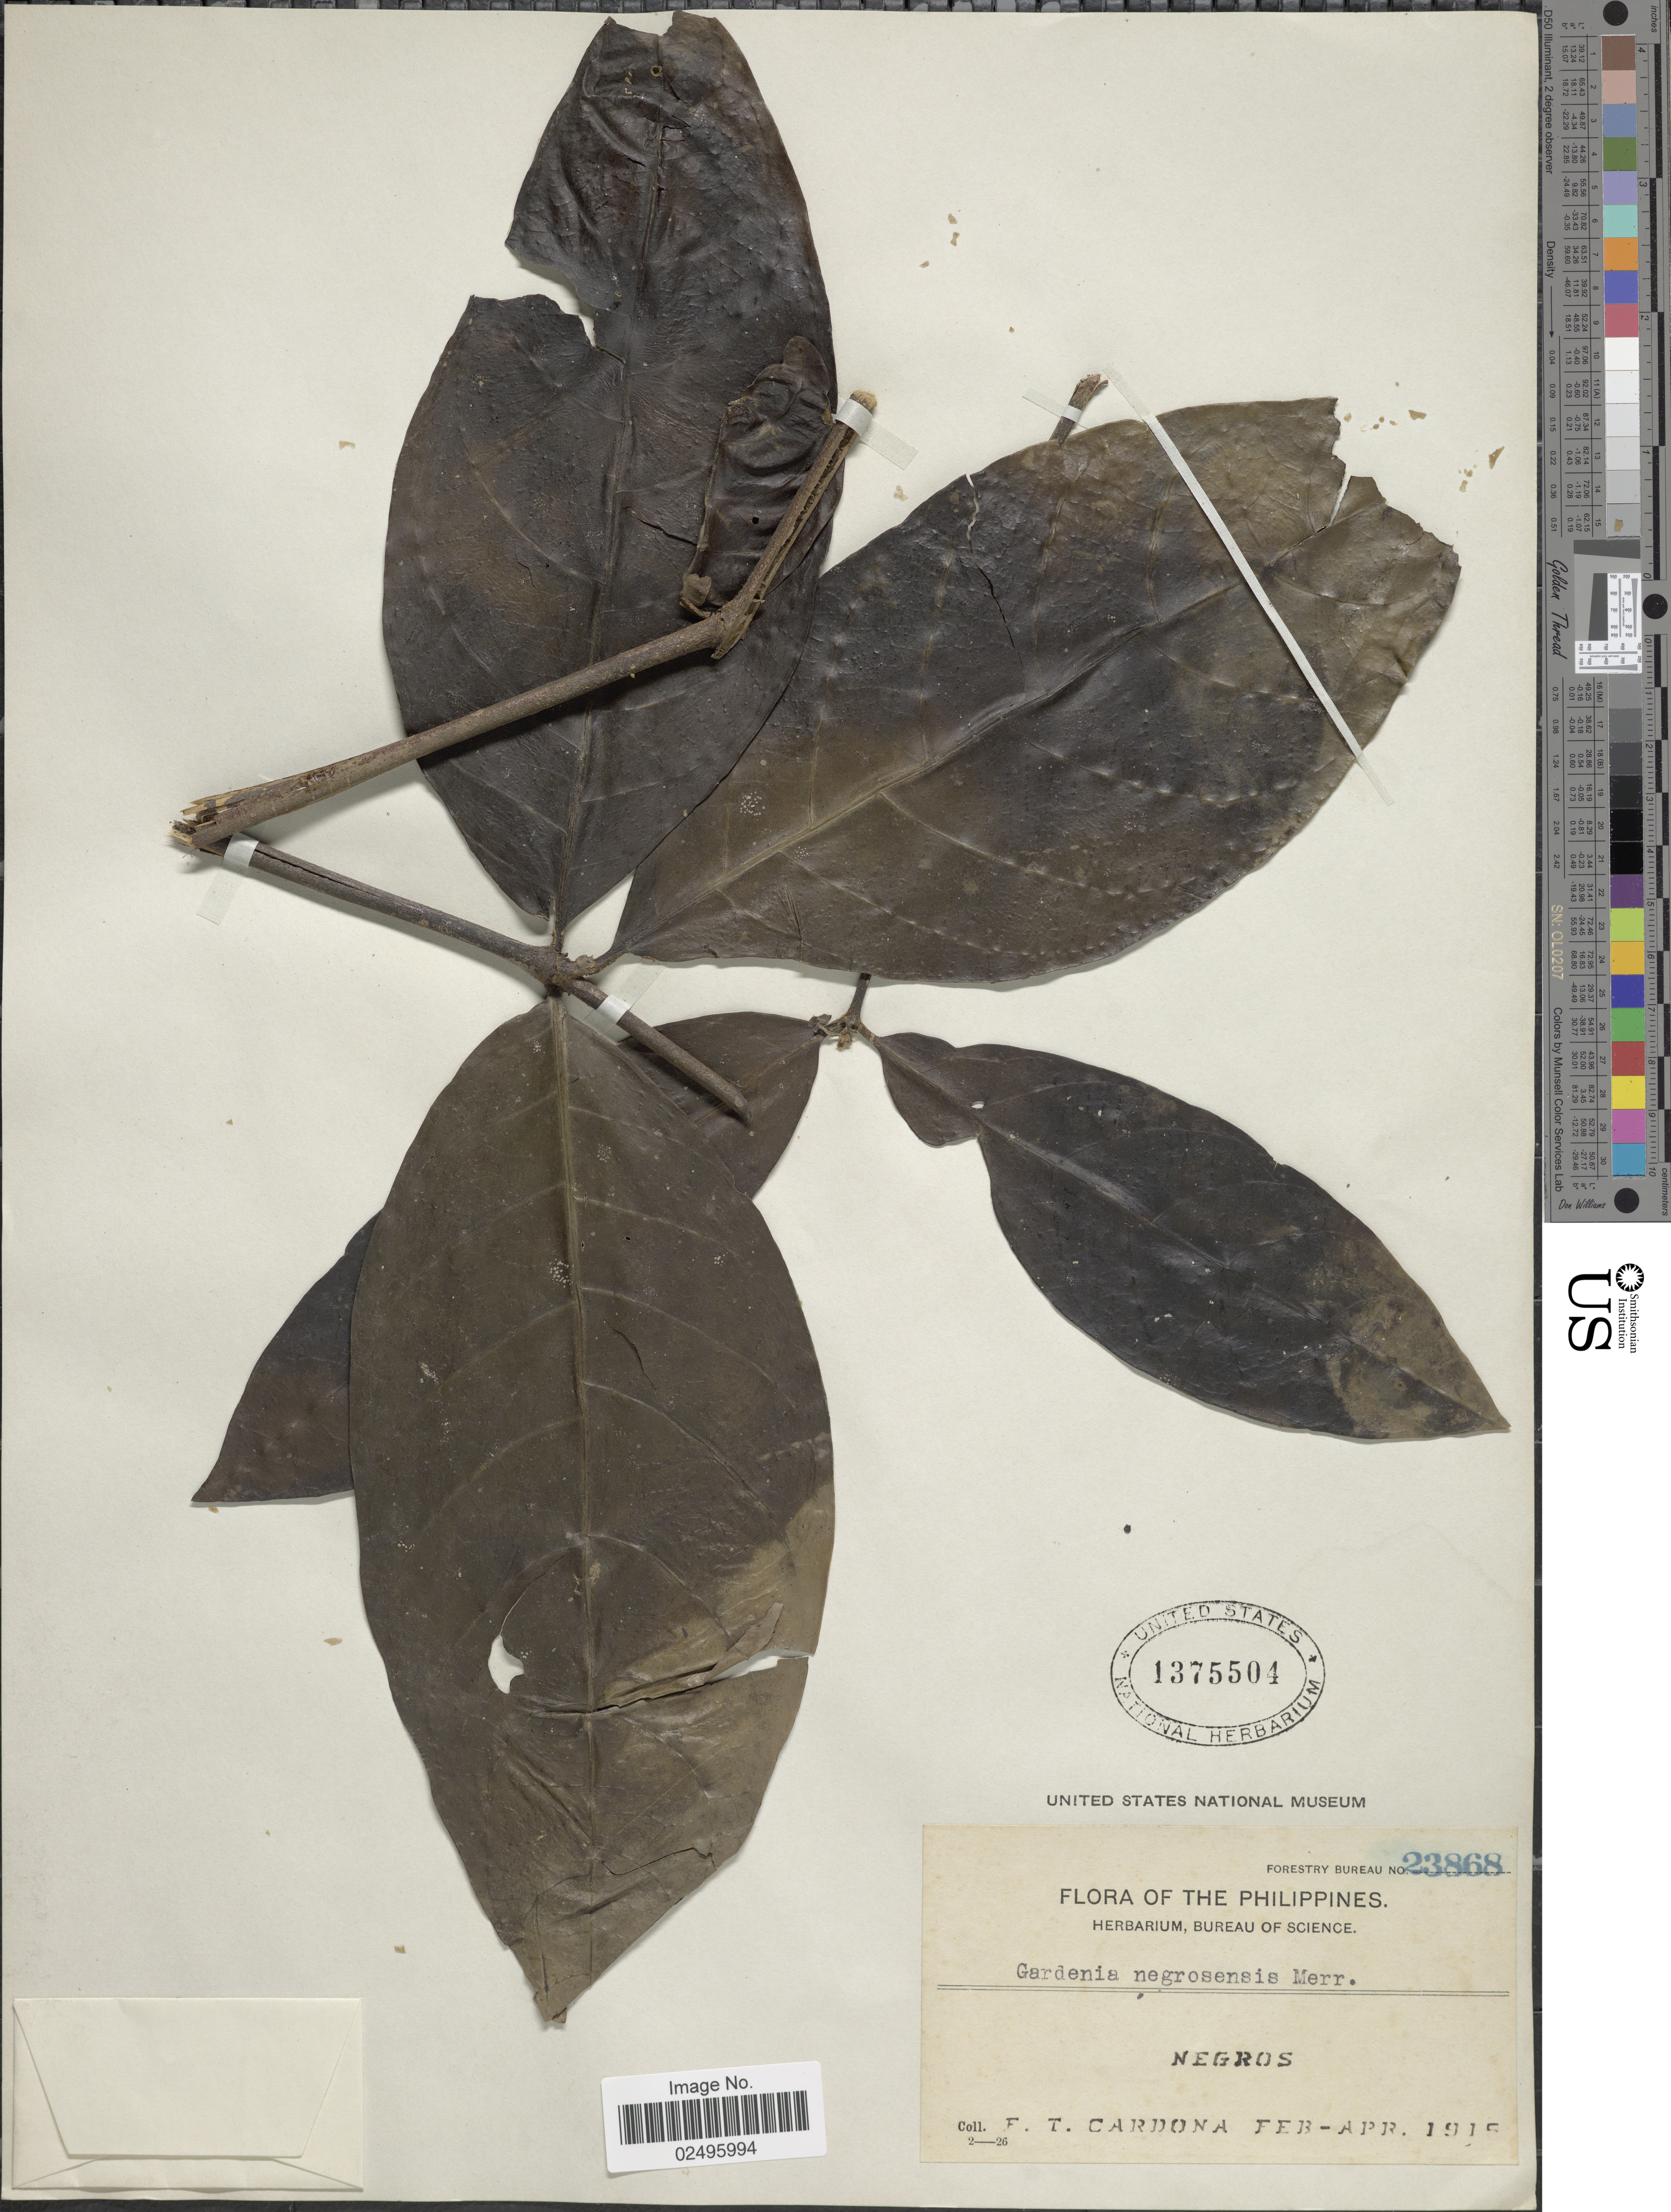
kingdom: Plantae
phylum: Tracheophyta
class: Magnoliopsida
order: Gentianales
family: Rubiaceae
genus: Rothmannia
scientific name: Rothmannia negrosensis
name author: (Merr.) J.T. Pereira & Ridsdale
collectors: F. Cardona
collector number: Forestry Bureau 23868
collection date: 1915-02/1915-04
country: Philippines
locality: Negros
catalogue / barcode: US 1375504